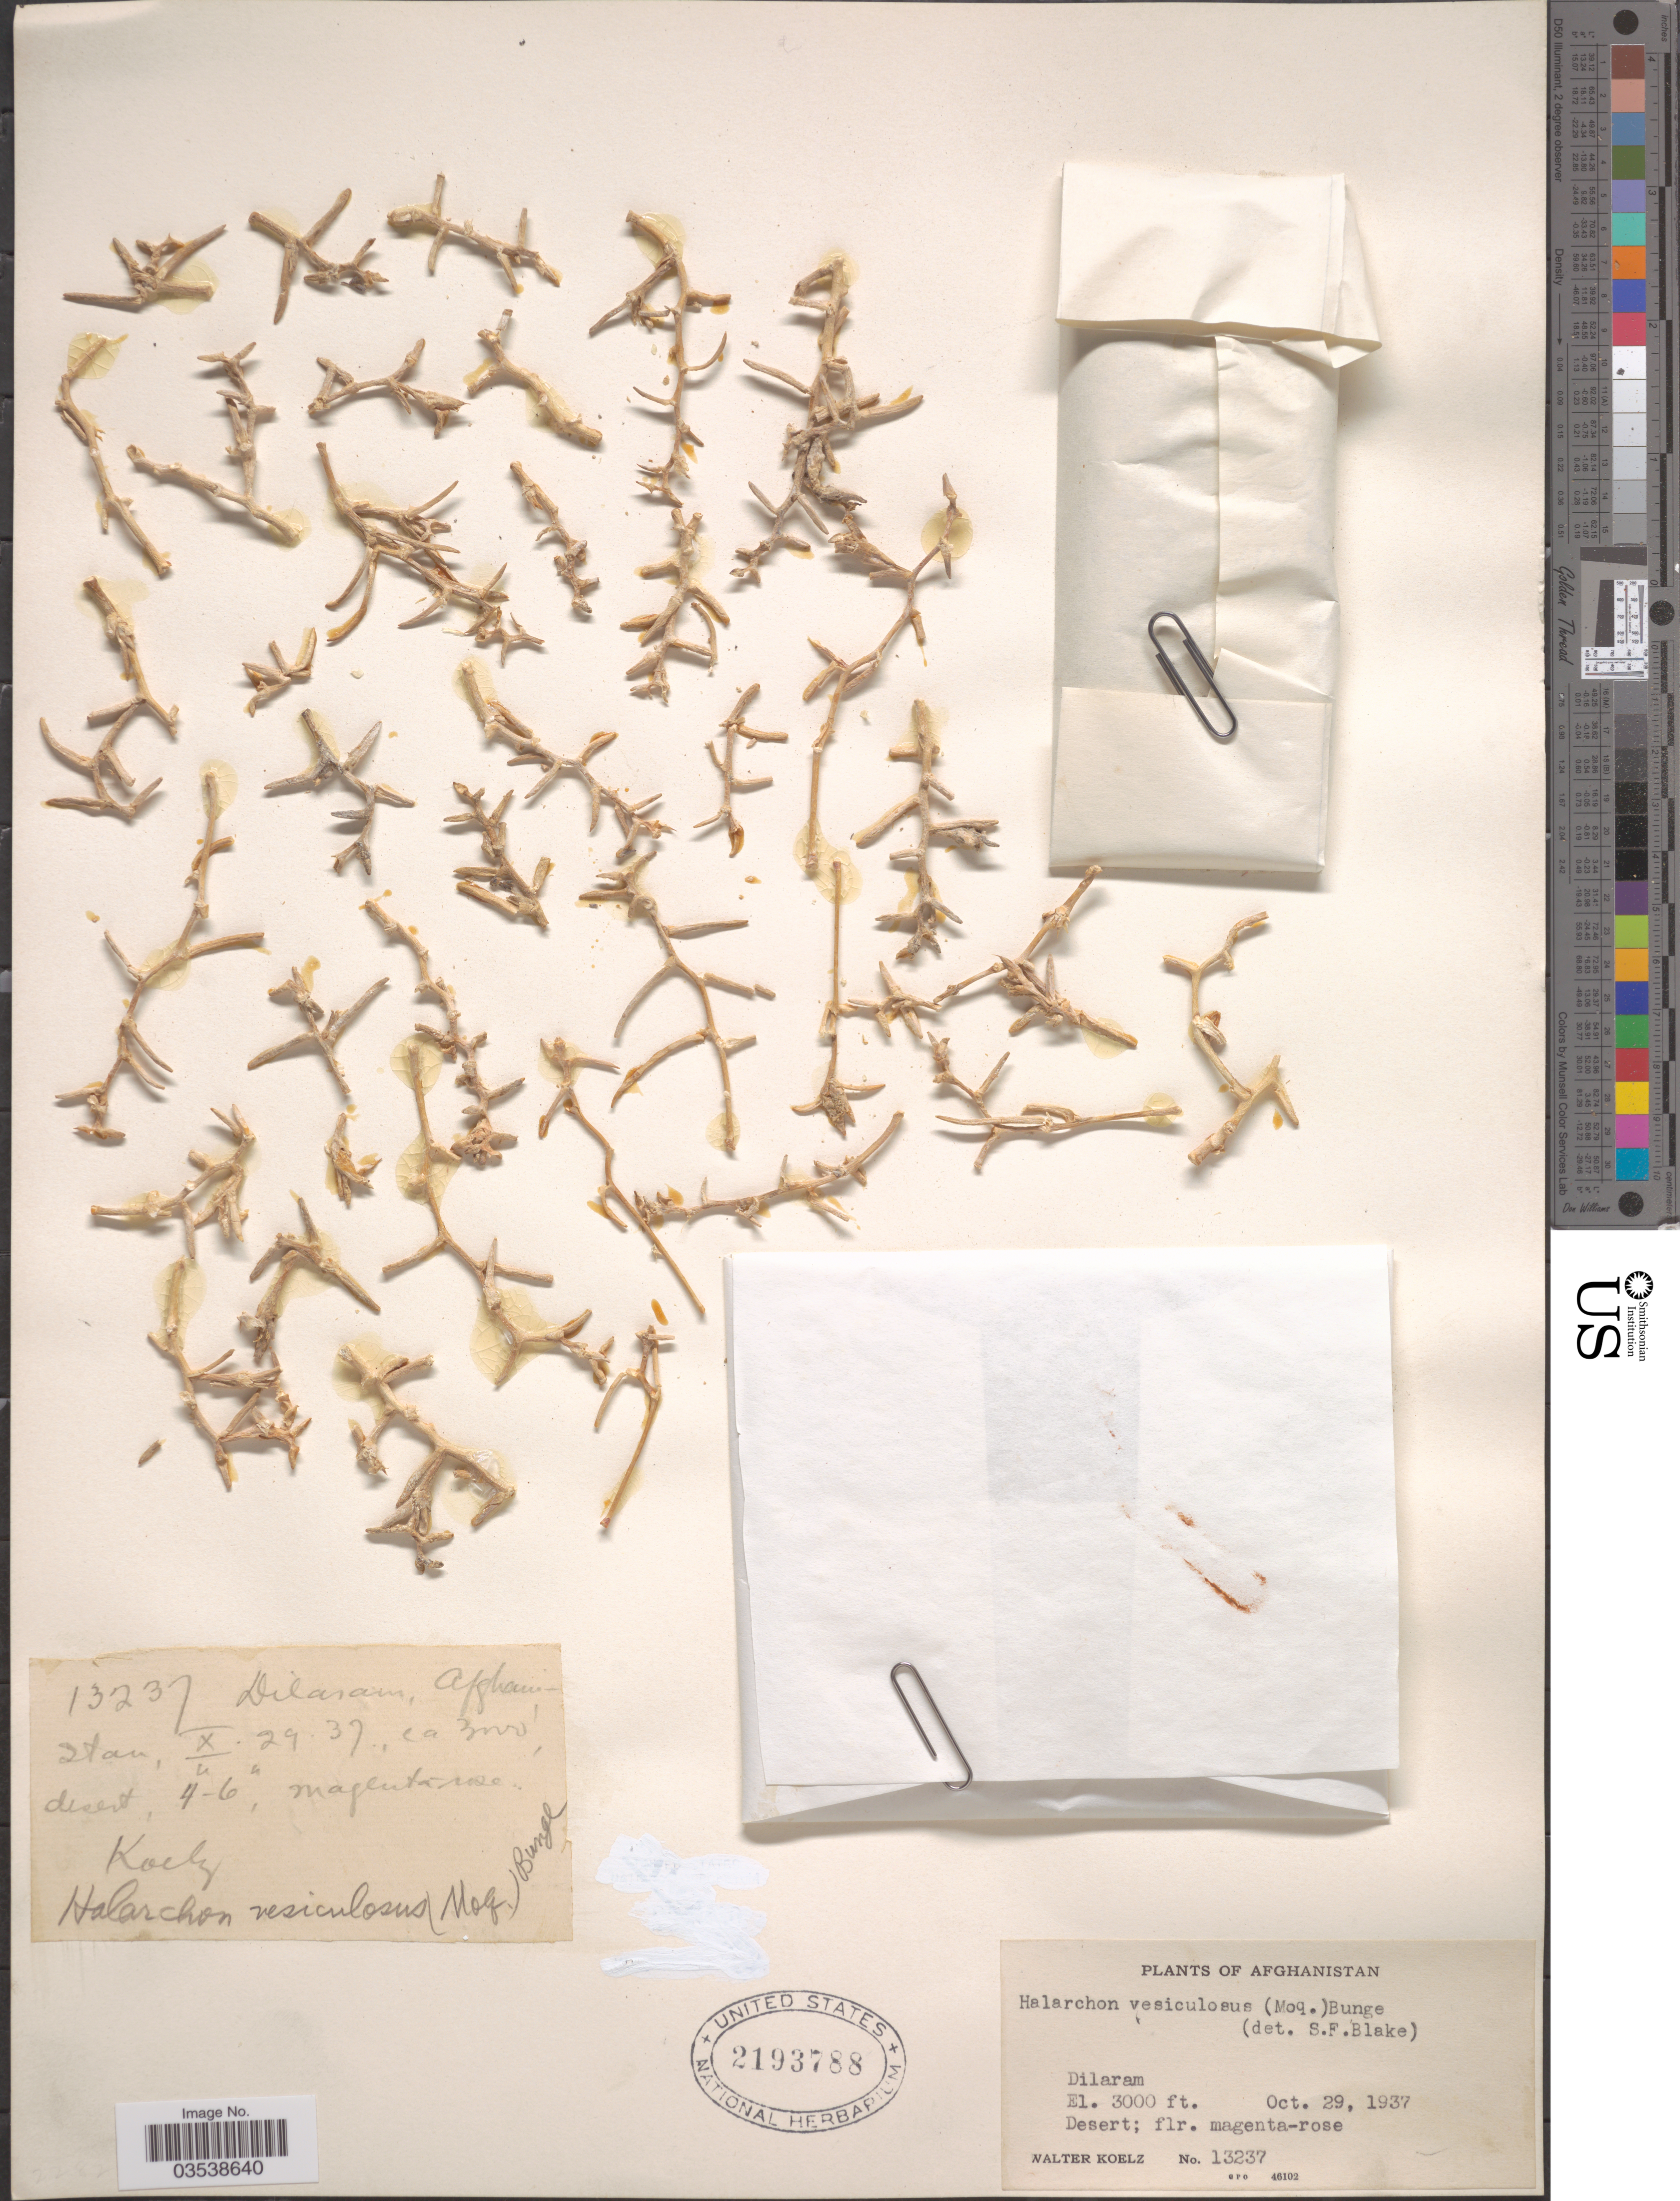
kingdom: Plantae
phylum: Tracheophyta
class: Magnoliopsida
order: Caryophyllales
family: Amaranthaceae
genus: Halarchon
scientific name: Halarchon vesiculosus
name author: (Moq.) Bunge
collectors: W. N. Koelz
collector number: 13237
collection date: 1937-10-29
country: Afghanistan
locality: Dilaram.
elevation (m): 914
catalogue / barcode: US 2193788